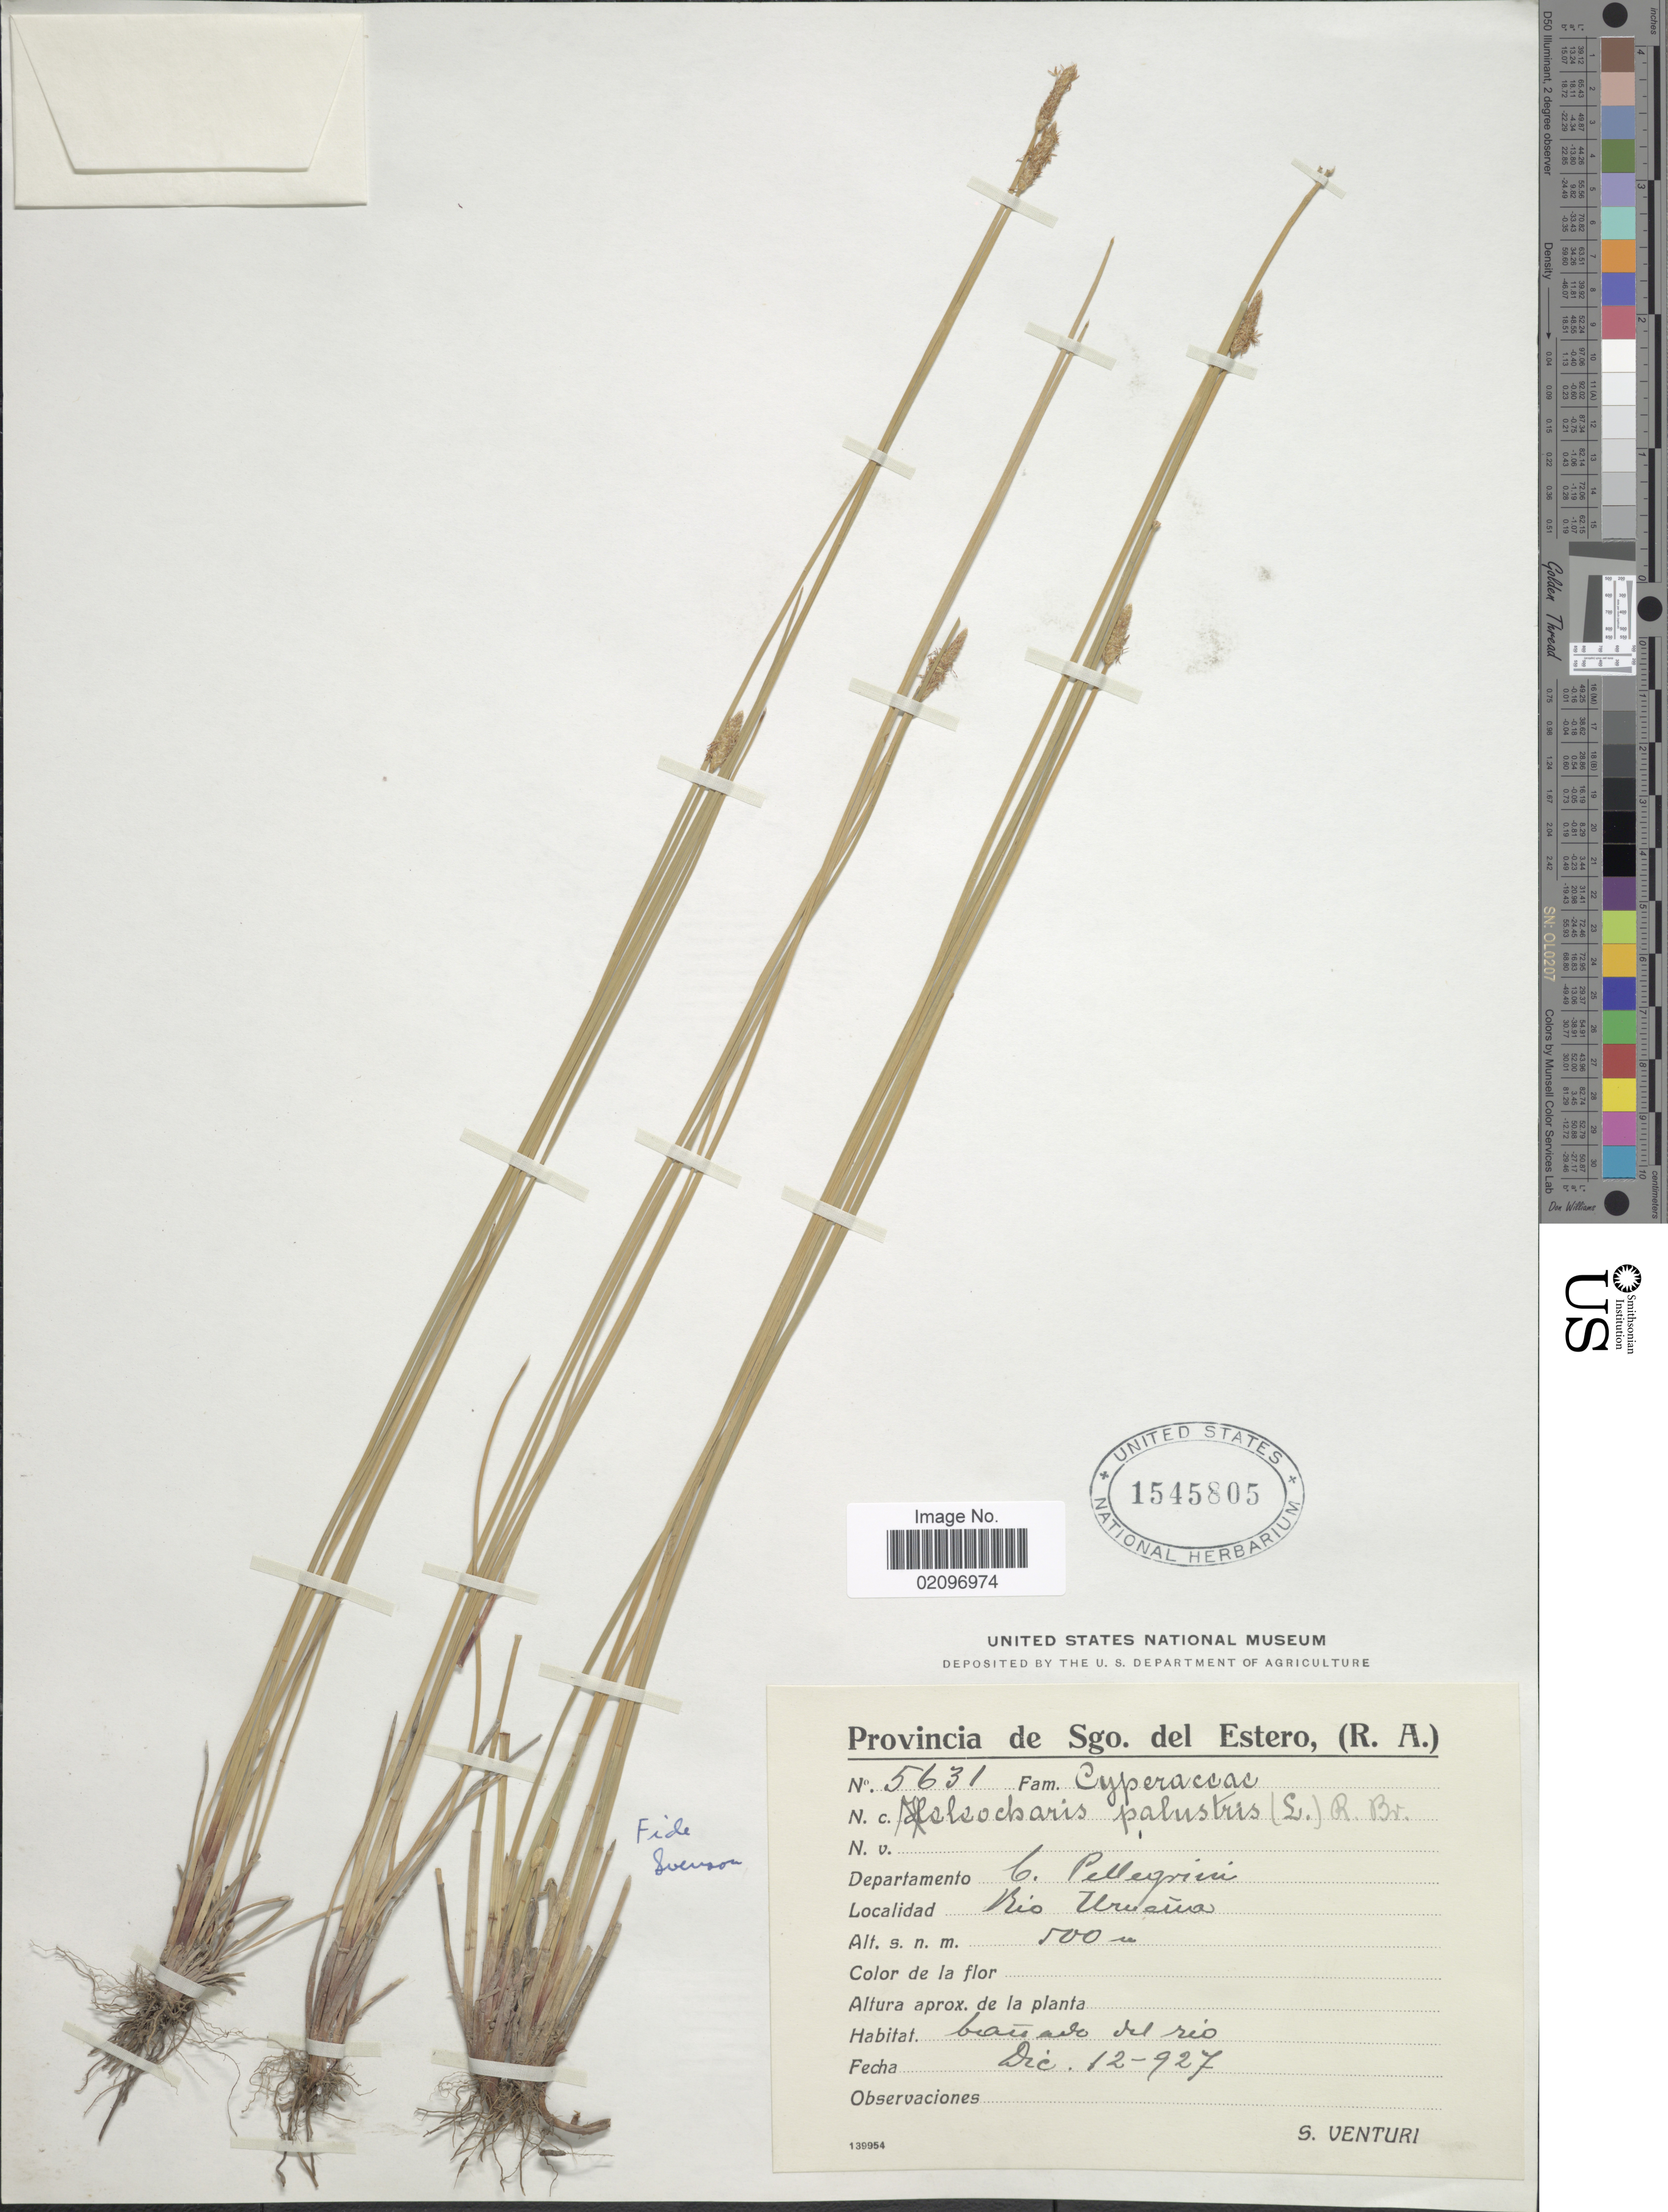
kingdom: Plantae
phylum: Tracheophyta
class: Liliopsida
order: Poales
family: Cyperaceae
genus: Eleocharis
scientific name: Eleocharis palustris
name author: (L.) Roem. & Schult.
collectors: S. Venturi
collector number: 5631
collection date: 1927-12-12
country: Argentina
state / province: Santiago del Estero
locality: (R.A.) Departamento C. Pellegrini, Rio Urueña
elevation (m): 500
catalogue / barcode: US 1545805